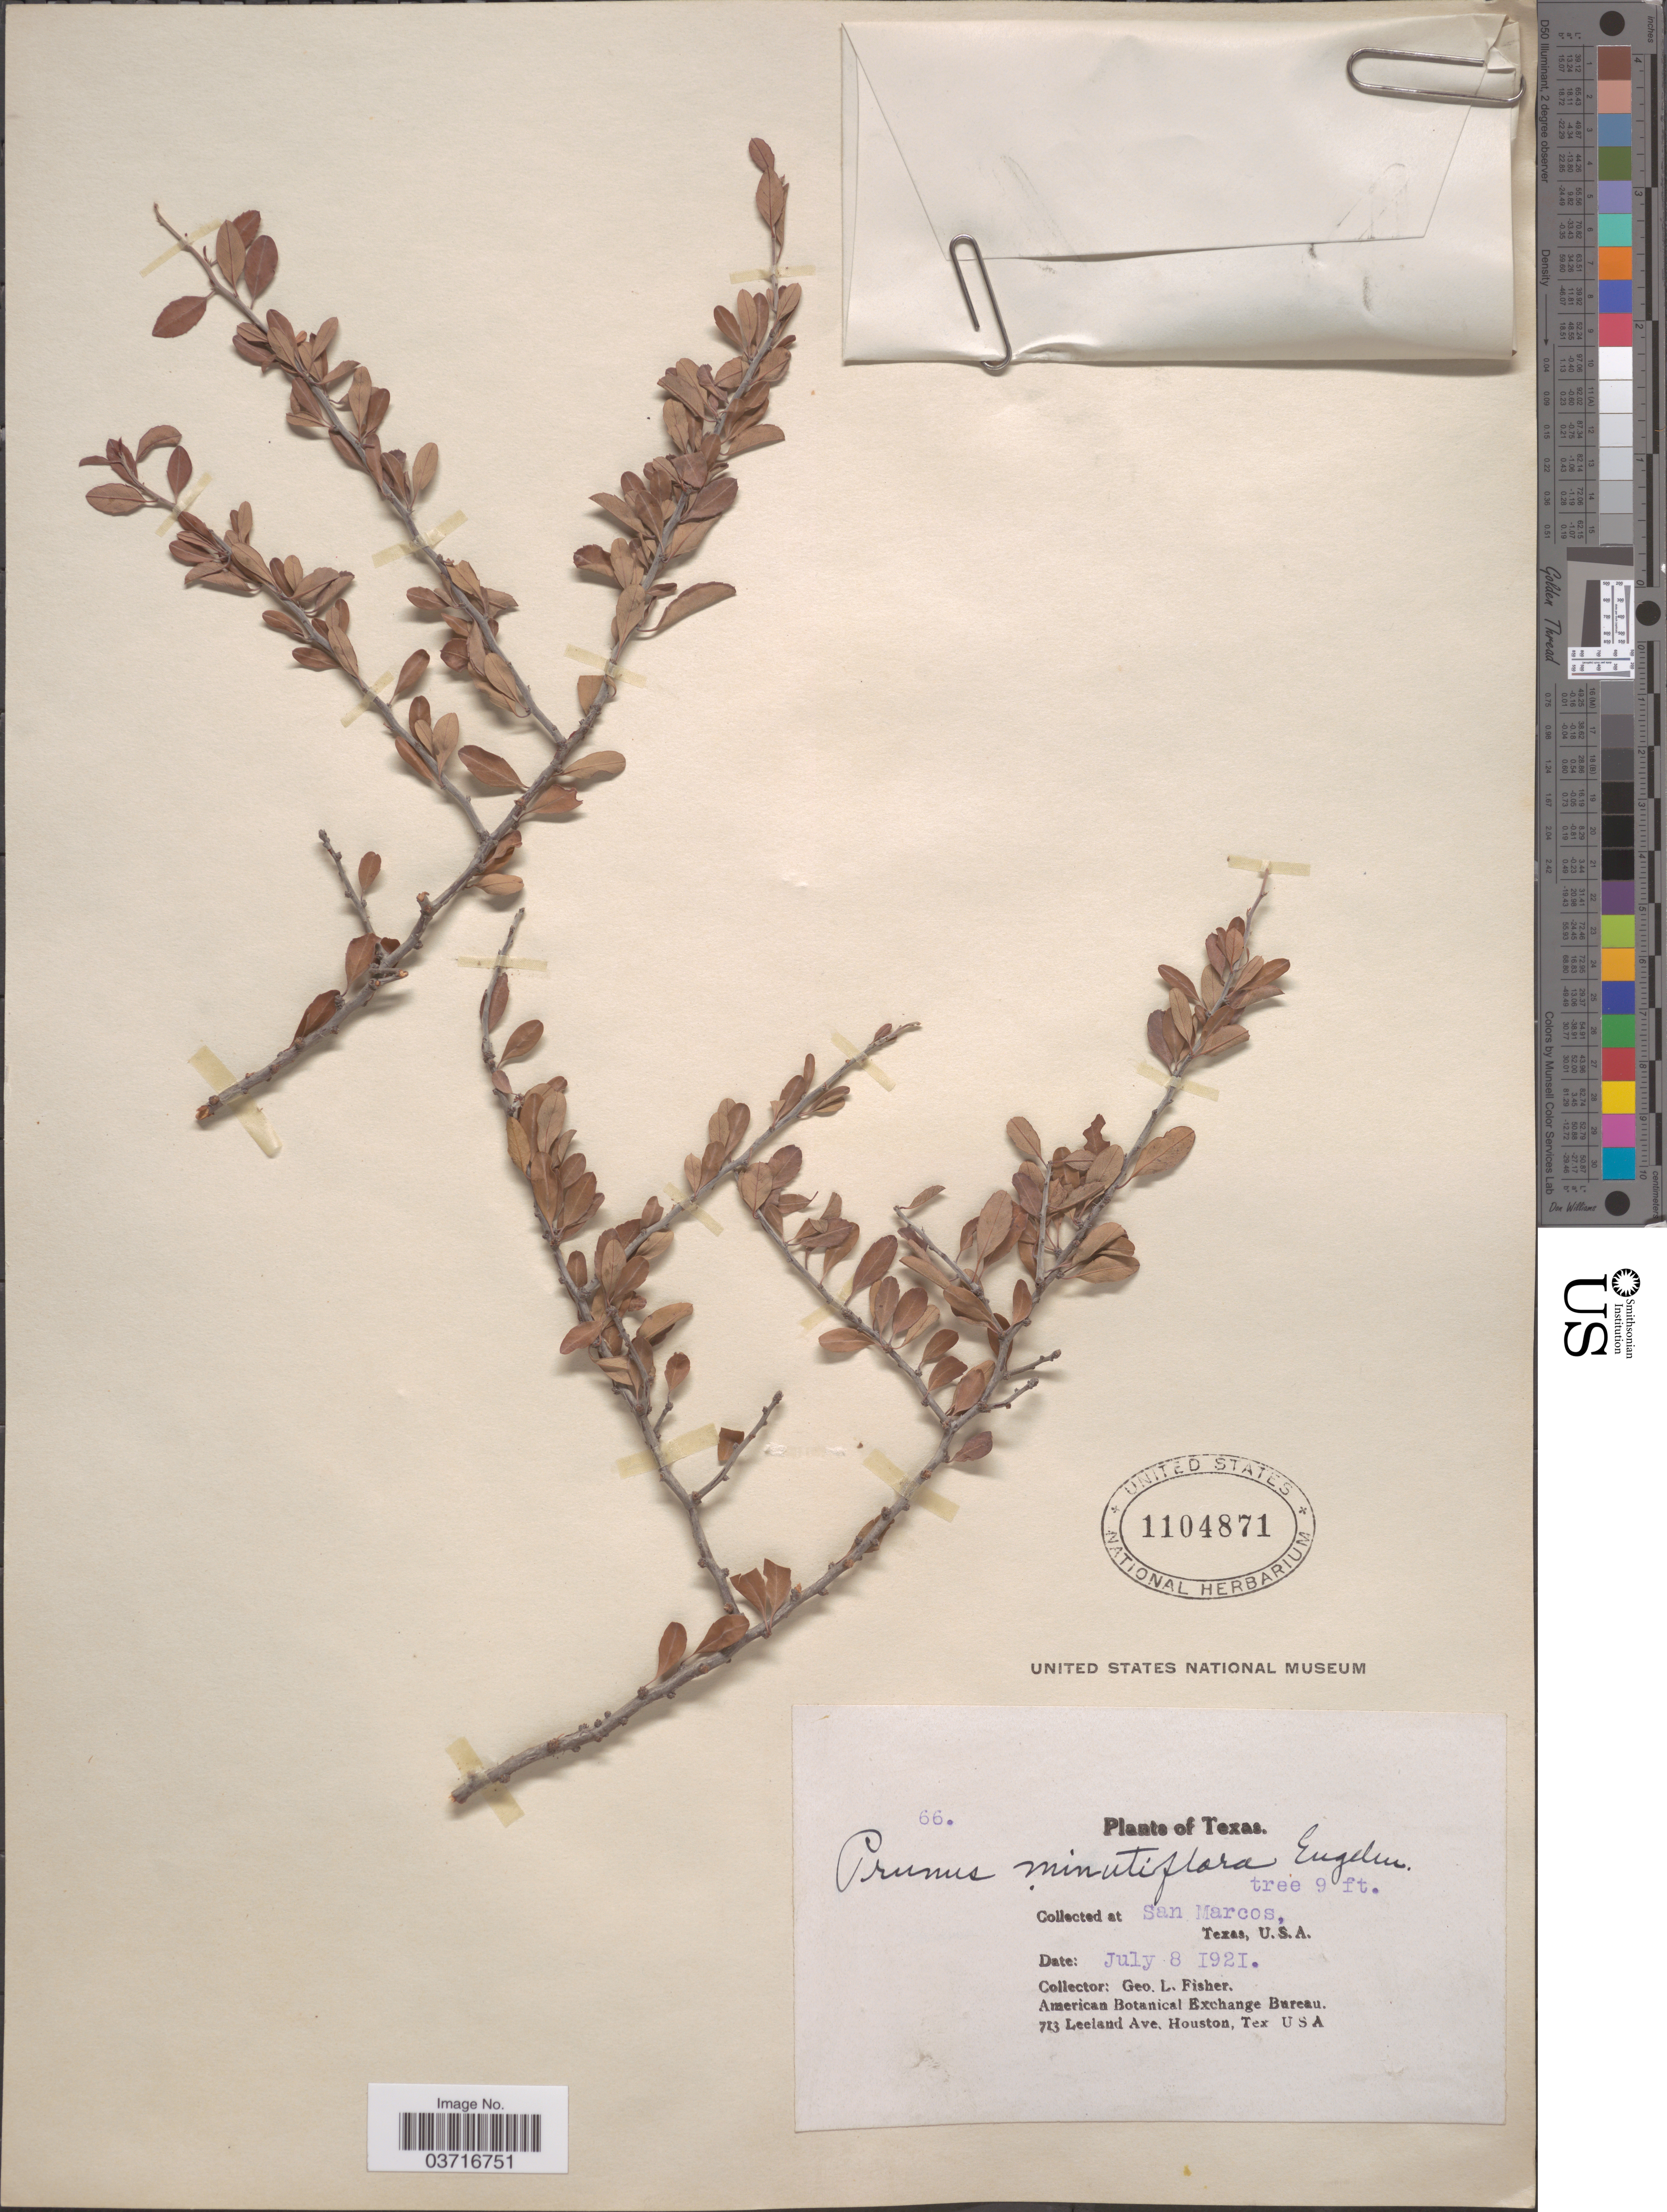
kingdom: Plantae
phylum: Tracheophyta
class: Magnoliopsida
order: Rosales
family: Rosaceae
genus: Prunus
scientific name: Prunus sp.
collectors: G. L. Fisher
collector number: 66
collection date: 1921-07-08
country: United States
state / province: Texas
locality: San Marcos.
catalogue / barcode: US 1104871